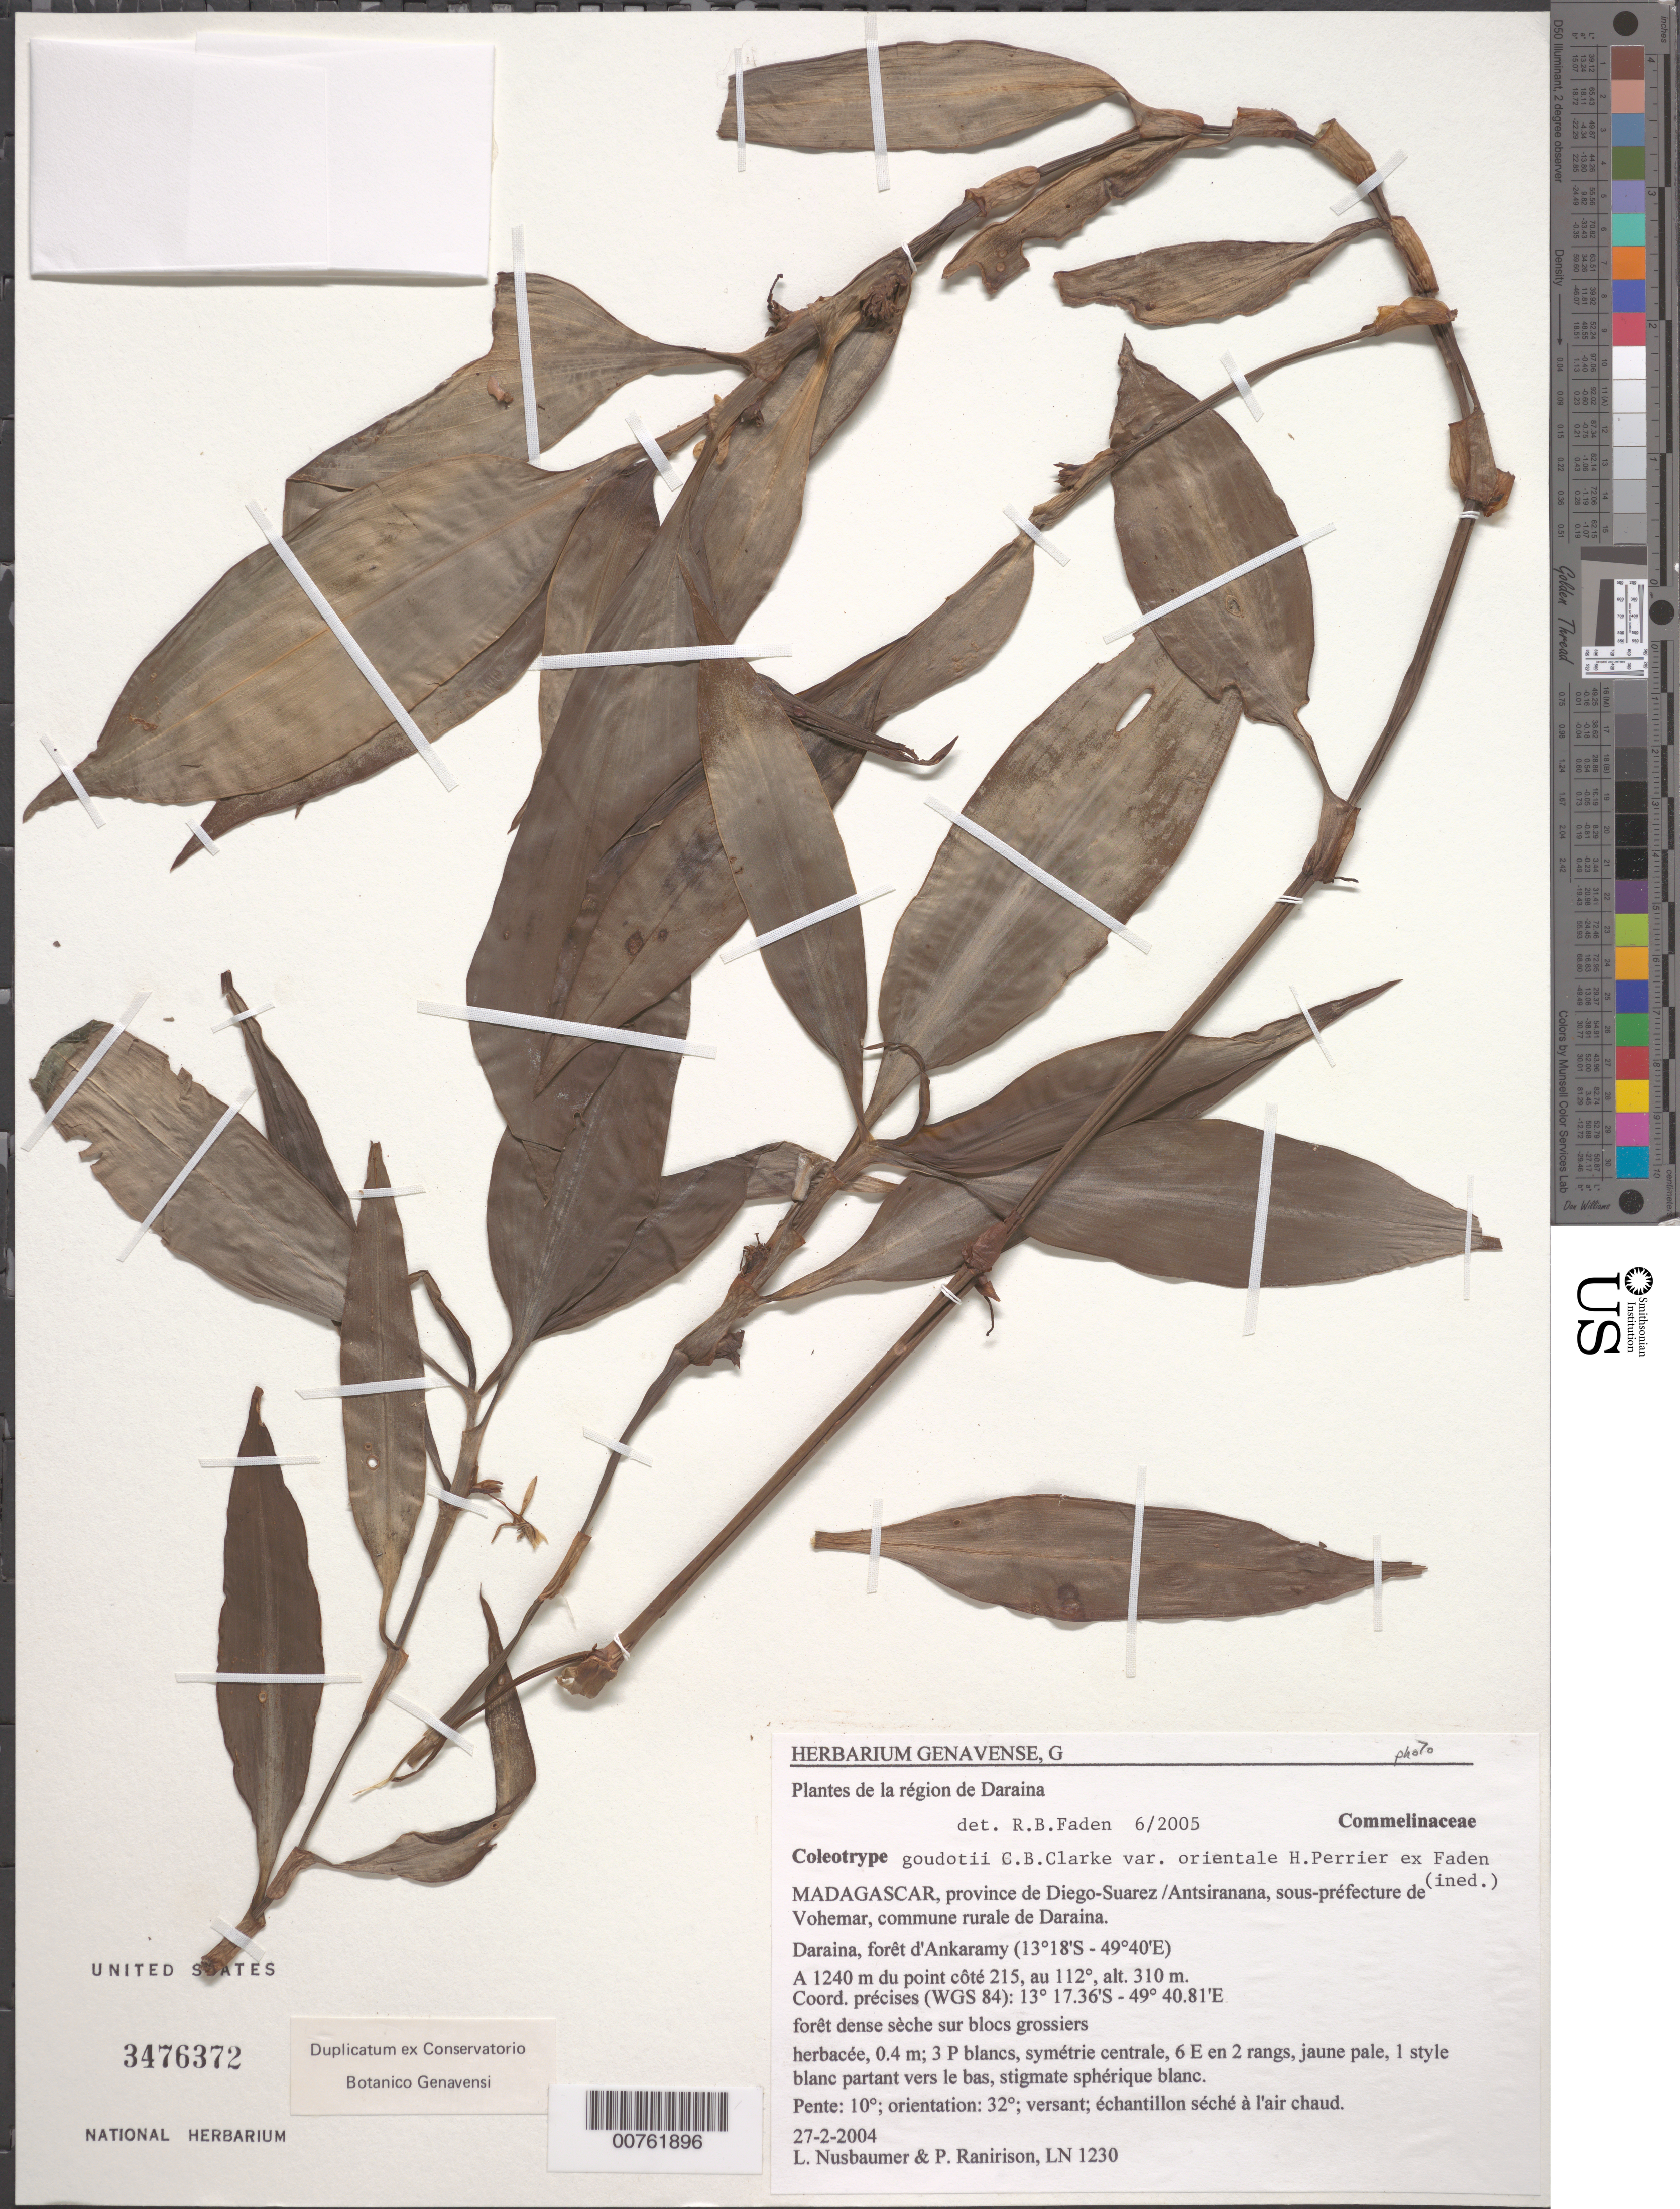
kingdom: Plantae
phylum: Tracheophyta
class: Liliopsida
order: Commelinales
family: Commelinaceae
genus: Coleotrype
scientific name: Coleotrype goudotii var. orientalis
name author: H. Perrier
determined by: Faden, Robert B., (US), Smithsonian Institution - National Museum of Natural History (UNITED STATES)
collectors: L. Nusbaumer & P. Ranirison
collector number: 1230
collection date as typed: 27 Feb 2004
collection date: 2004-02-27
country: Madagascar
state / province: Sava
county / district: Vohémar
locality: Daraina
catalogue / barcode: US 3476372